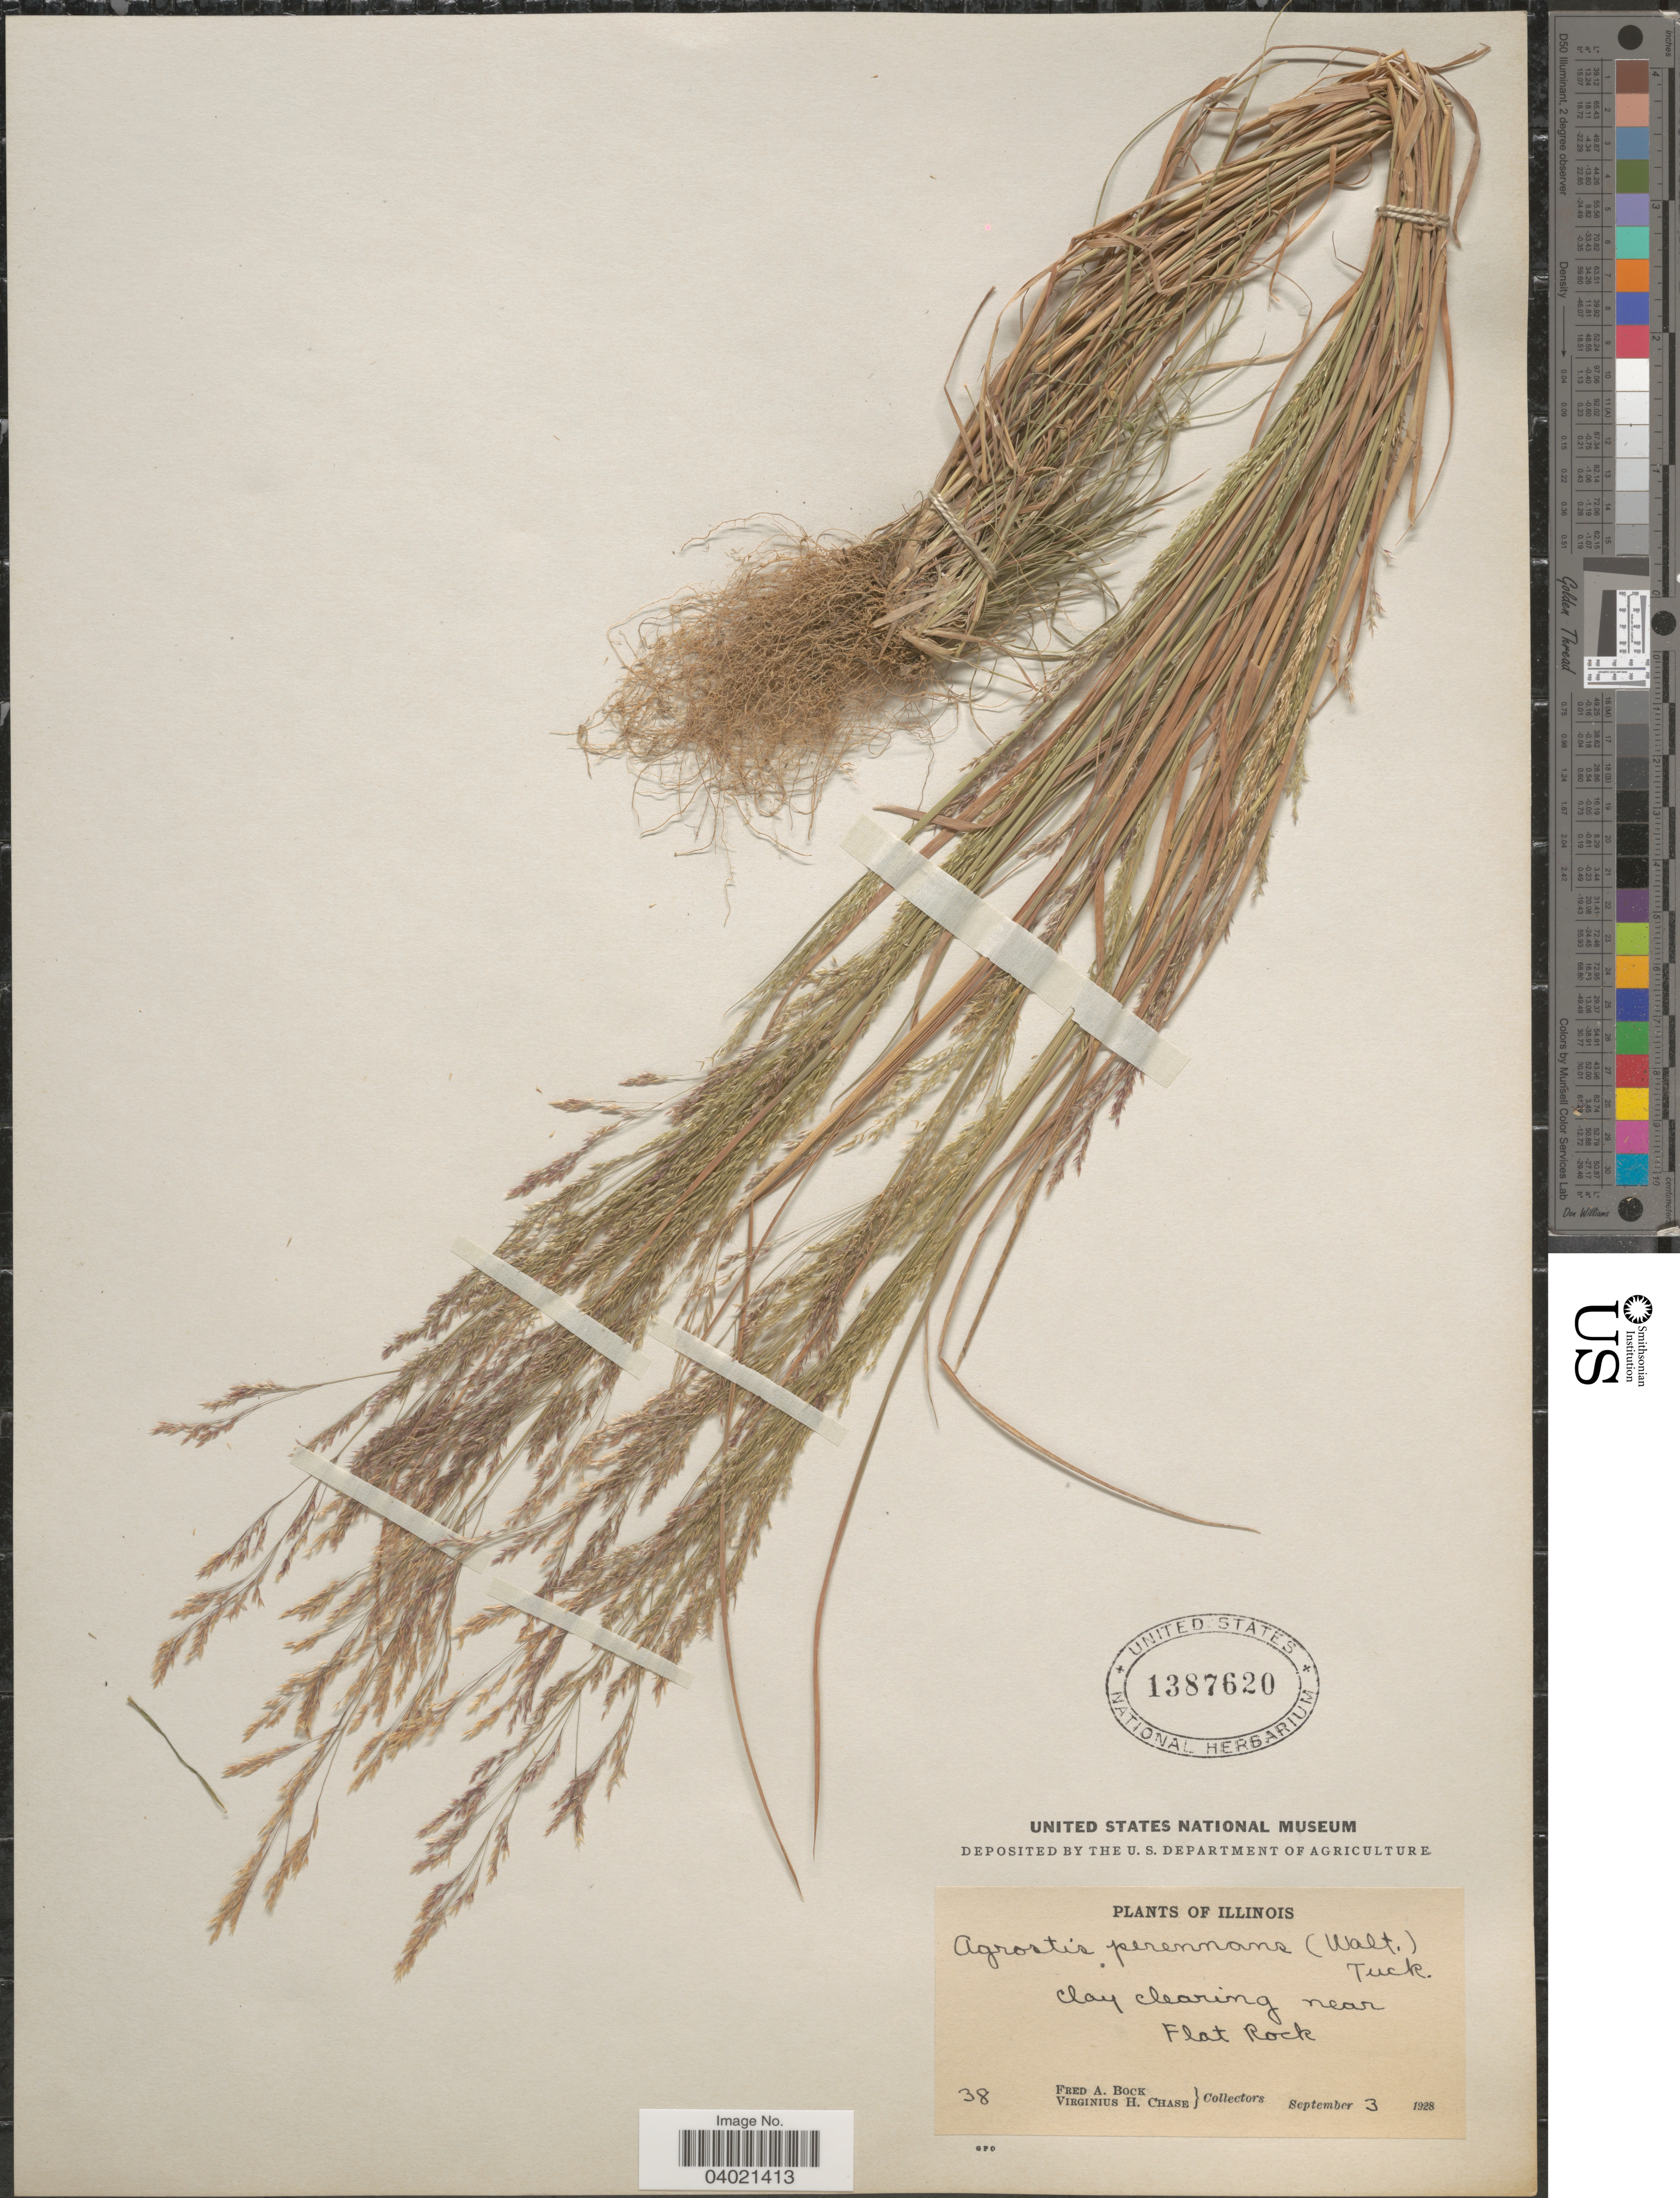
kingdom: Plantae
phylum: Tracheophyta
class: Liliopsida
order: Poales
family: Poaceae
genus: Agrostis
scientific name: Agrostis perennans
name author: (Walter) Tuck.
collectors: F. Bock & V. H. Chase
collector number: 38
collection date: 1928-09-03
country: United States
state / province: Illinois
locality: Clay clearing near Flat Rock.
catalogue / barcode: US 1387620